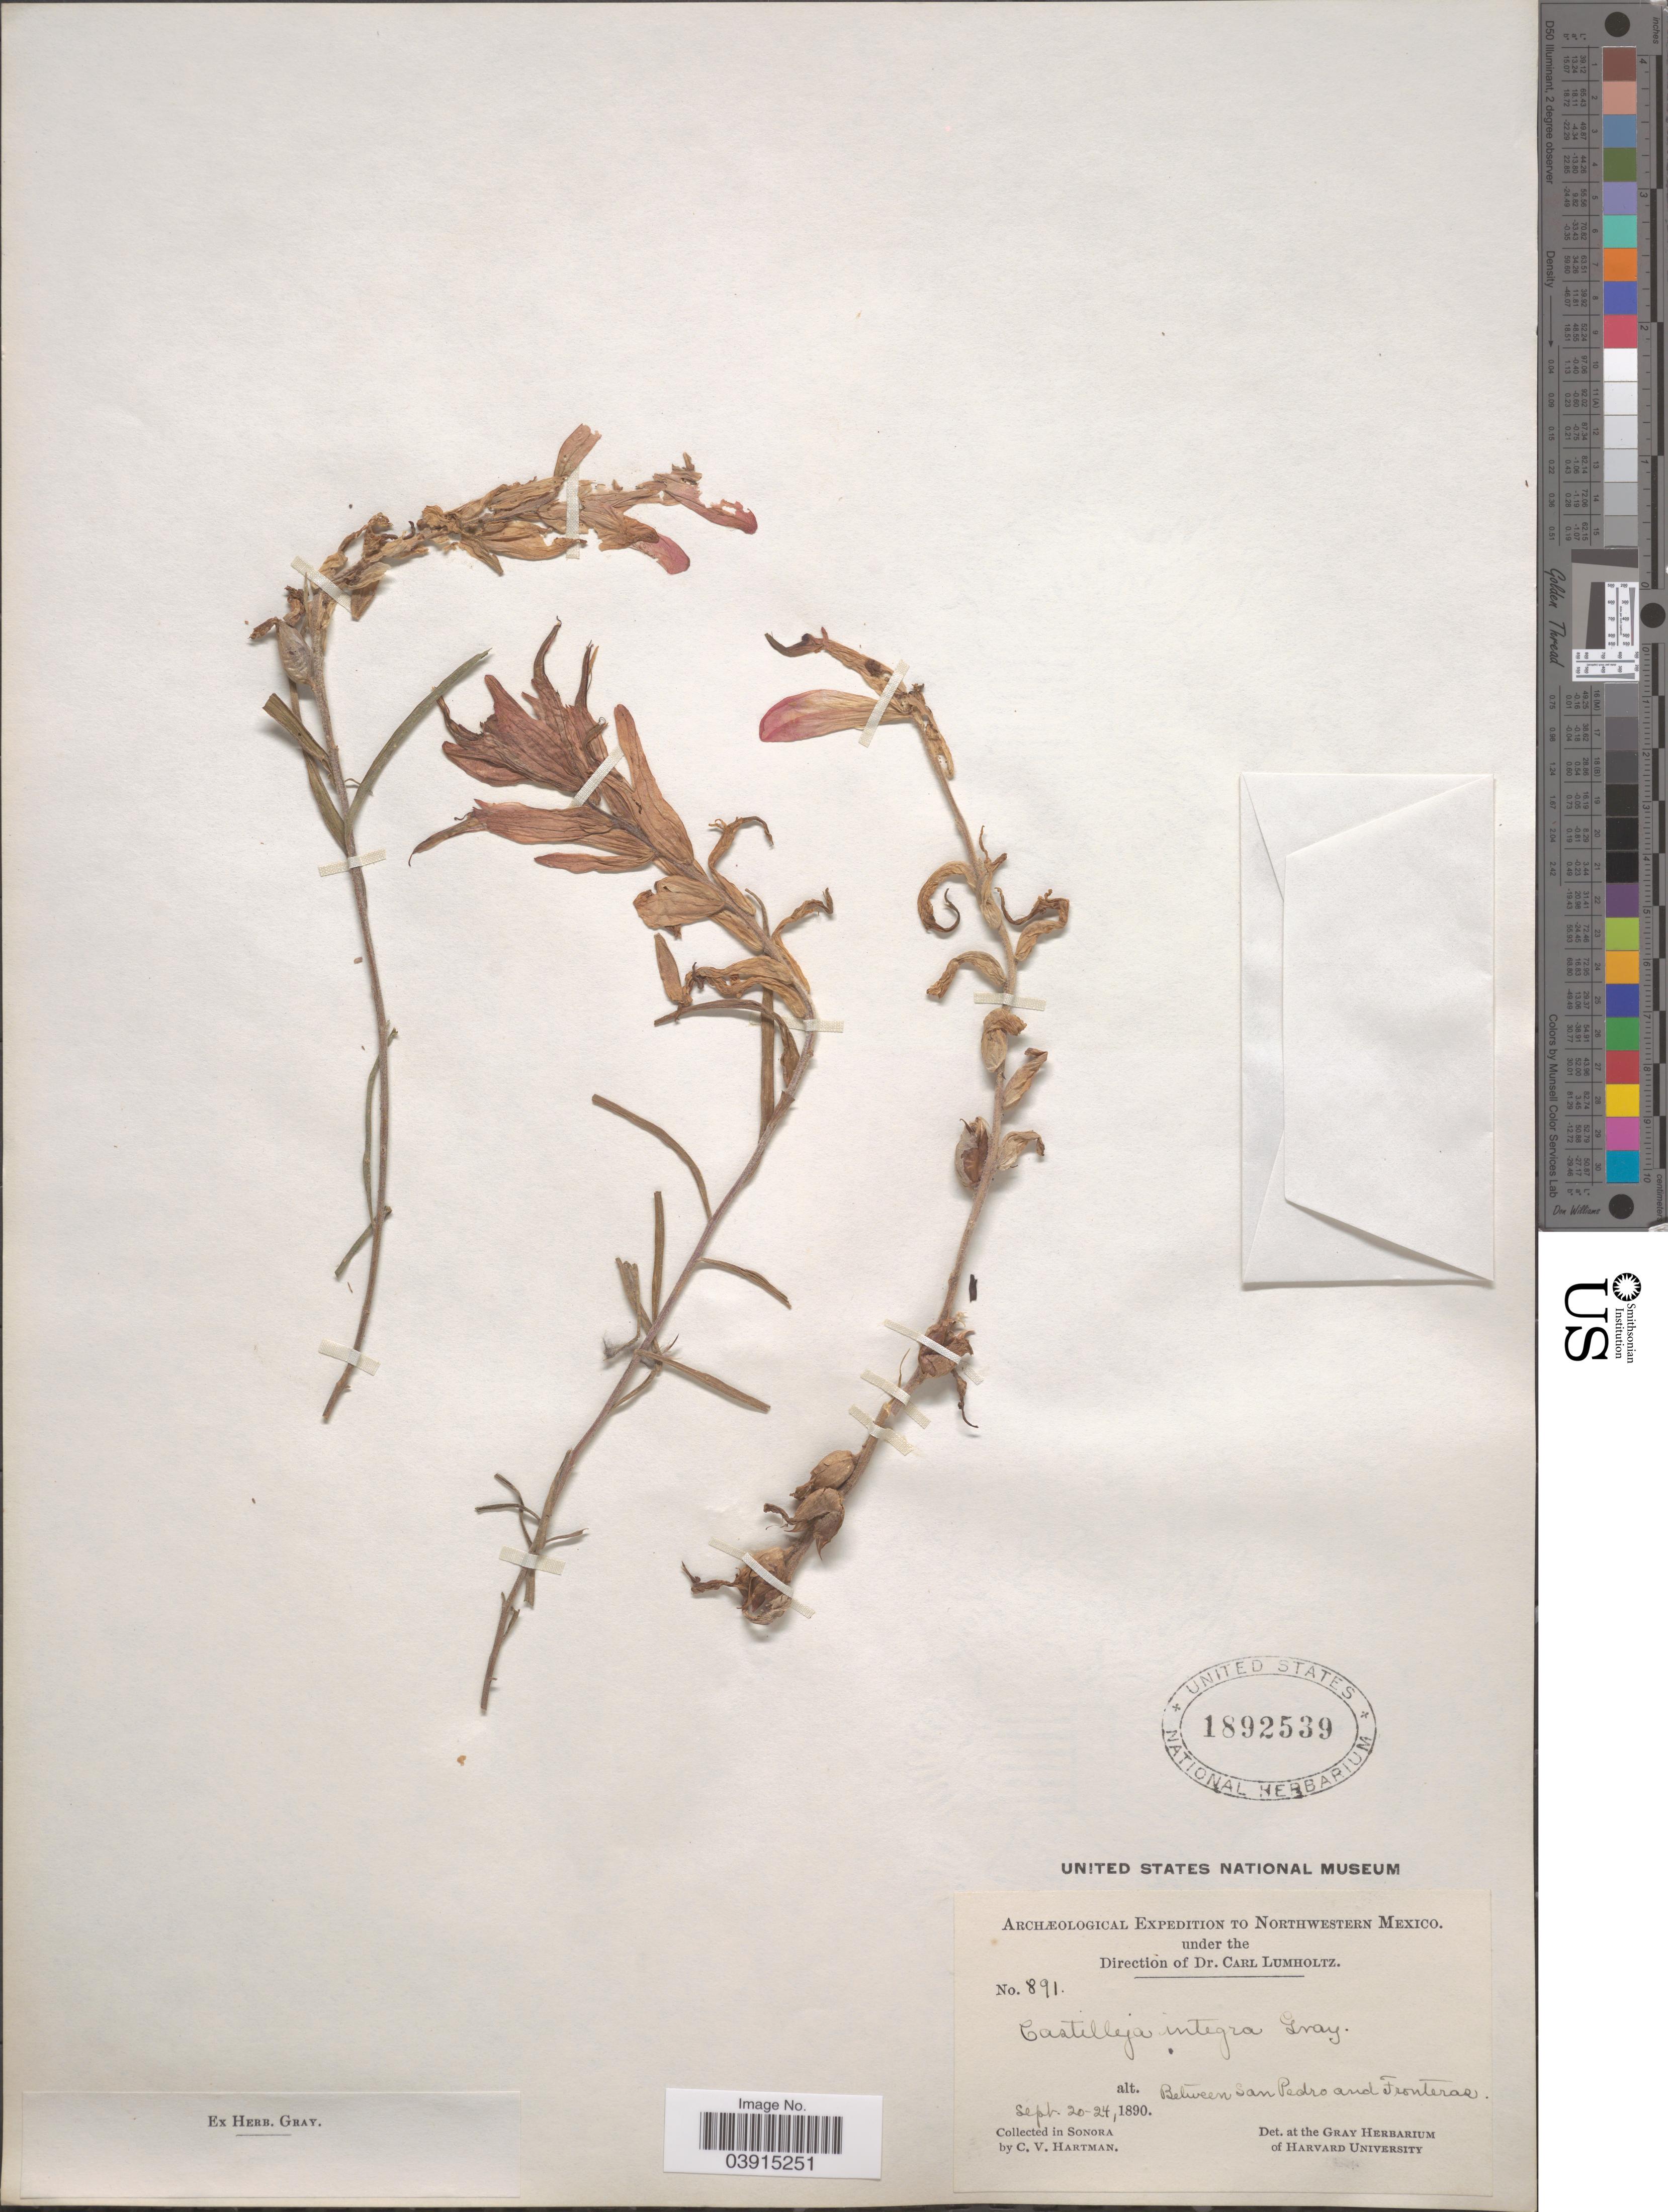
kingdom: Plantae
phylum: Tracheophyta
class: Magnoliopsida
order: Lamiales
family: Orobanchaceae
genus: Castilleja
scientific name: Castilleja integra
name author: A. Gray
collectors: C. V. Hartman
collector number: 891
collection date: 1890-09-20/1890-09-24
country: Mexico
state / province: Sonora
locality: Northwestern Mexico. Between San Pedro and Fronteras.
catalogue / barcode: US 1892539